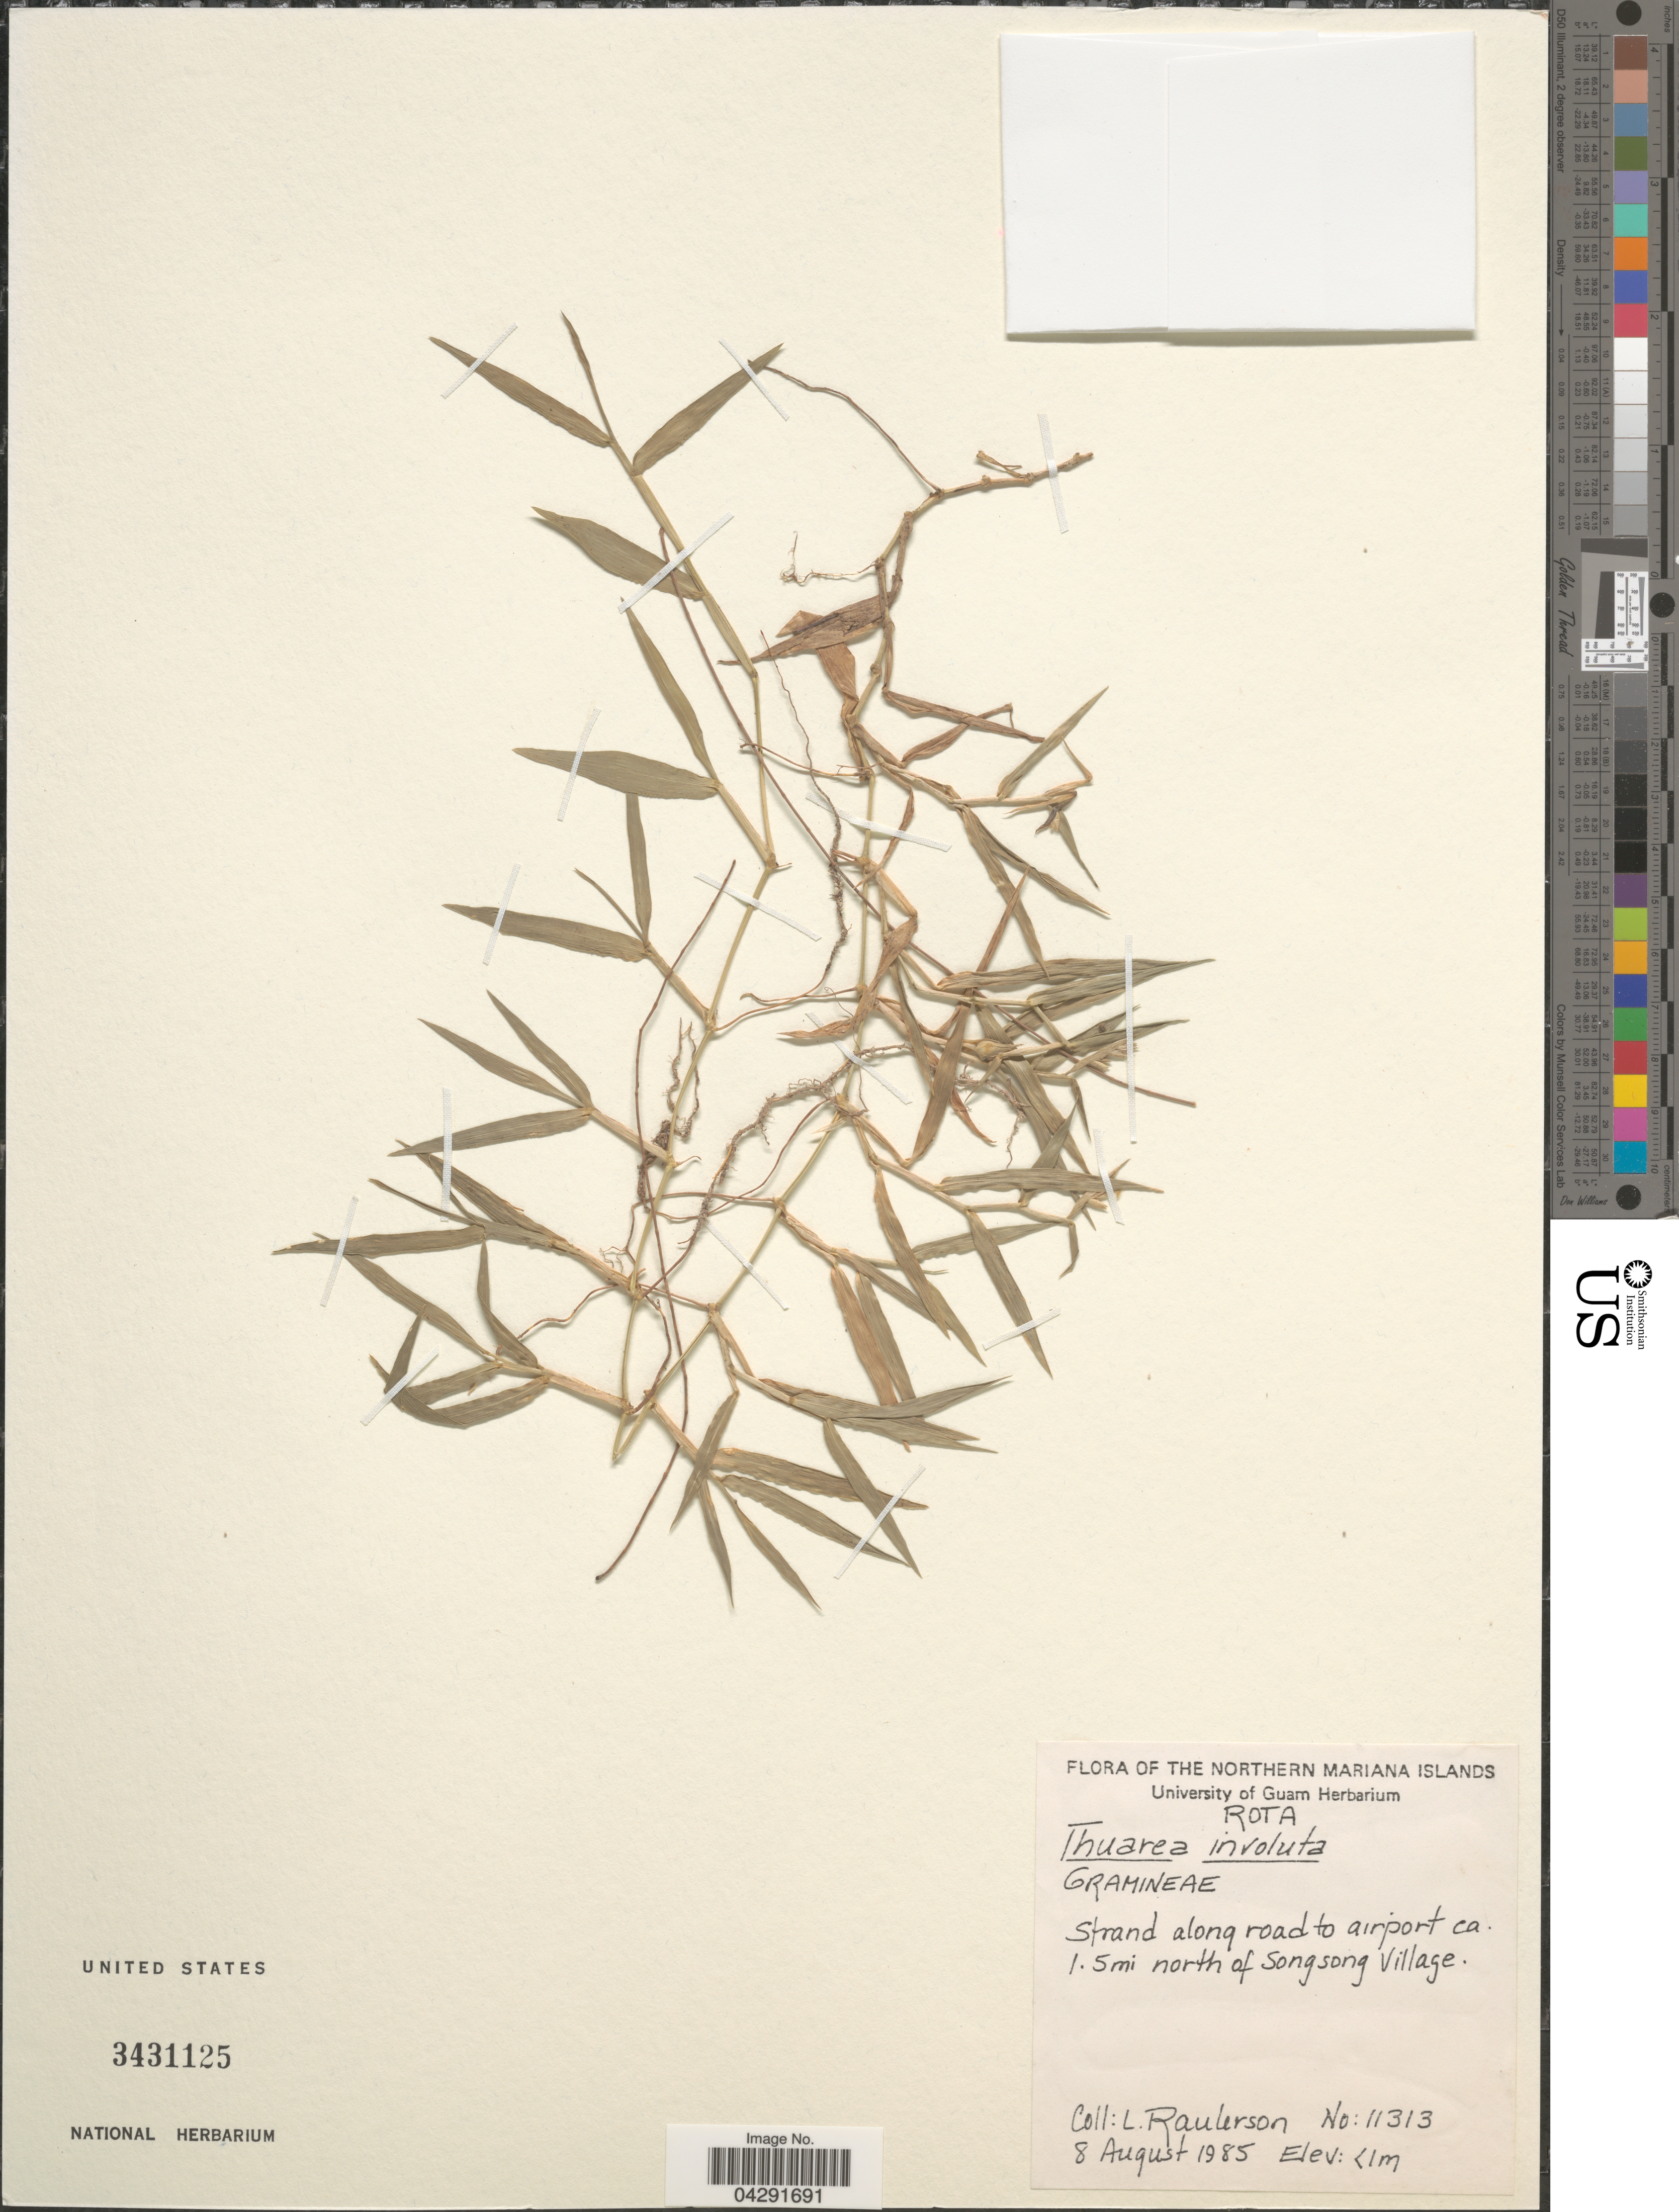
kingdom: Plantae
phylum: Tracheophyta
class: Liliopsida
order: Poales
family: Poaceae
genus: Thuarea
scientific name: Thuarea involuta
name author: (G. Forst.) R. Br. ex Sm.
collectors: L. Raulerson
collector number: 11313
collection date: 1985-08-08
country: Northern Mariana Islands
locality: Rota. Strand along road to airport ca. 1.5 mi north of Songsong Village.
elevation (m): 1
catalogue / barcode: US 3431125